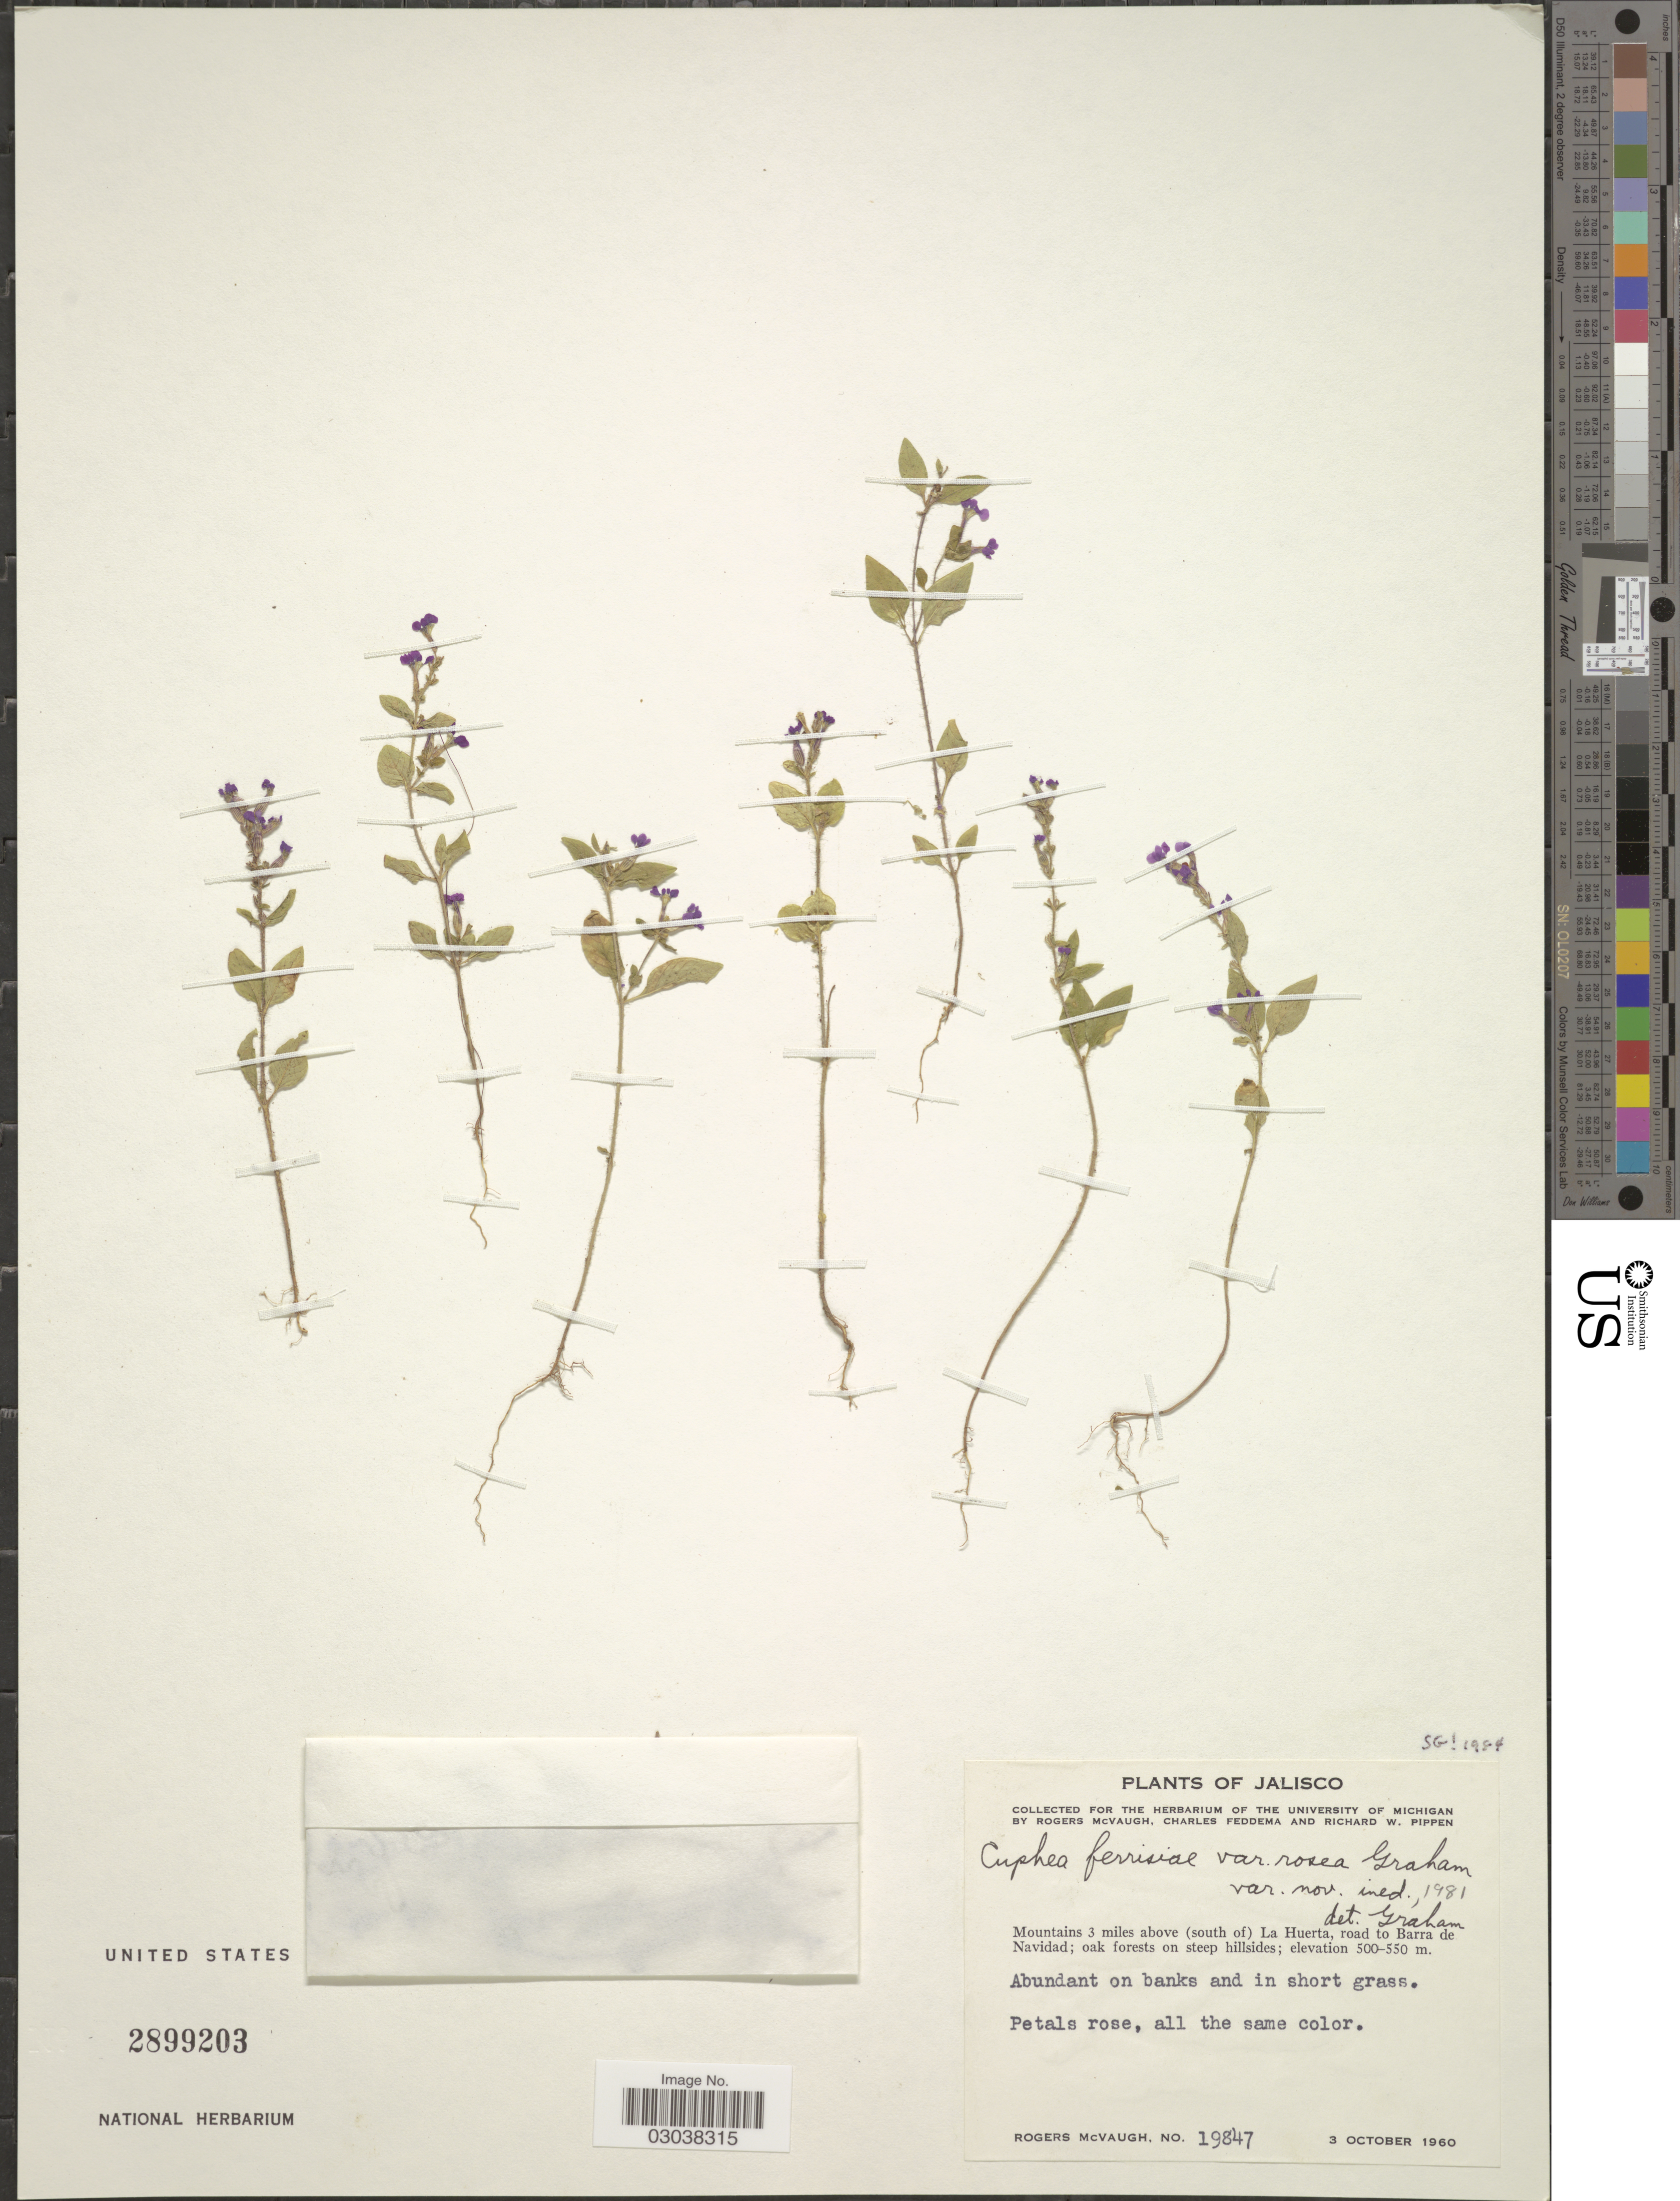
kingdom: Plantae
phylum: Tracheophyta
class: Magnoliopsida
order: Myrtales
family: Lythraceae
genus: Cuphea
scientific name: Cuphea ferrisiae var. rosea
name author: Bacig.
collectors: R. McVaugh, C. Feddema & R. W. Pippen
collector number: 19847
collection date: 1960-10-03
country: Mexico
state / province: Jalisco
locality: Mountains 3 miles above (south of) La Huerta, road to Barra de Navidad.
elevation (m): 500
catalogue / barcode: US 2899203